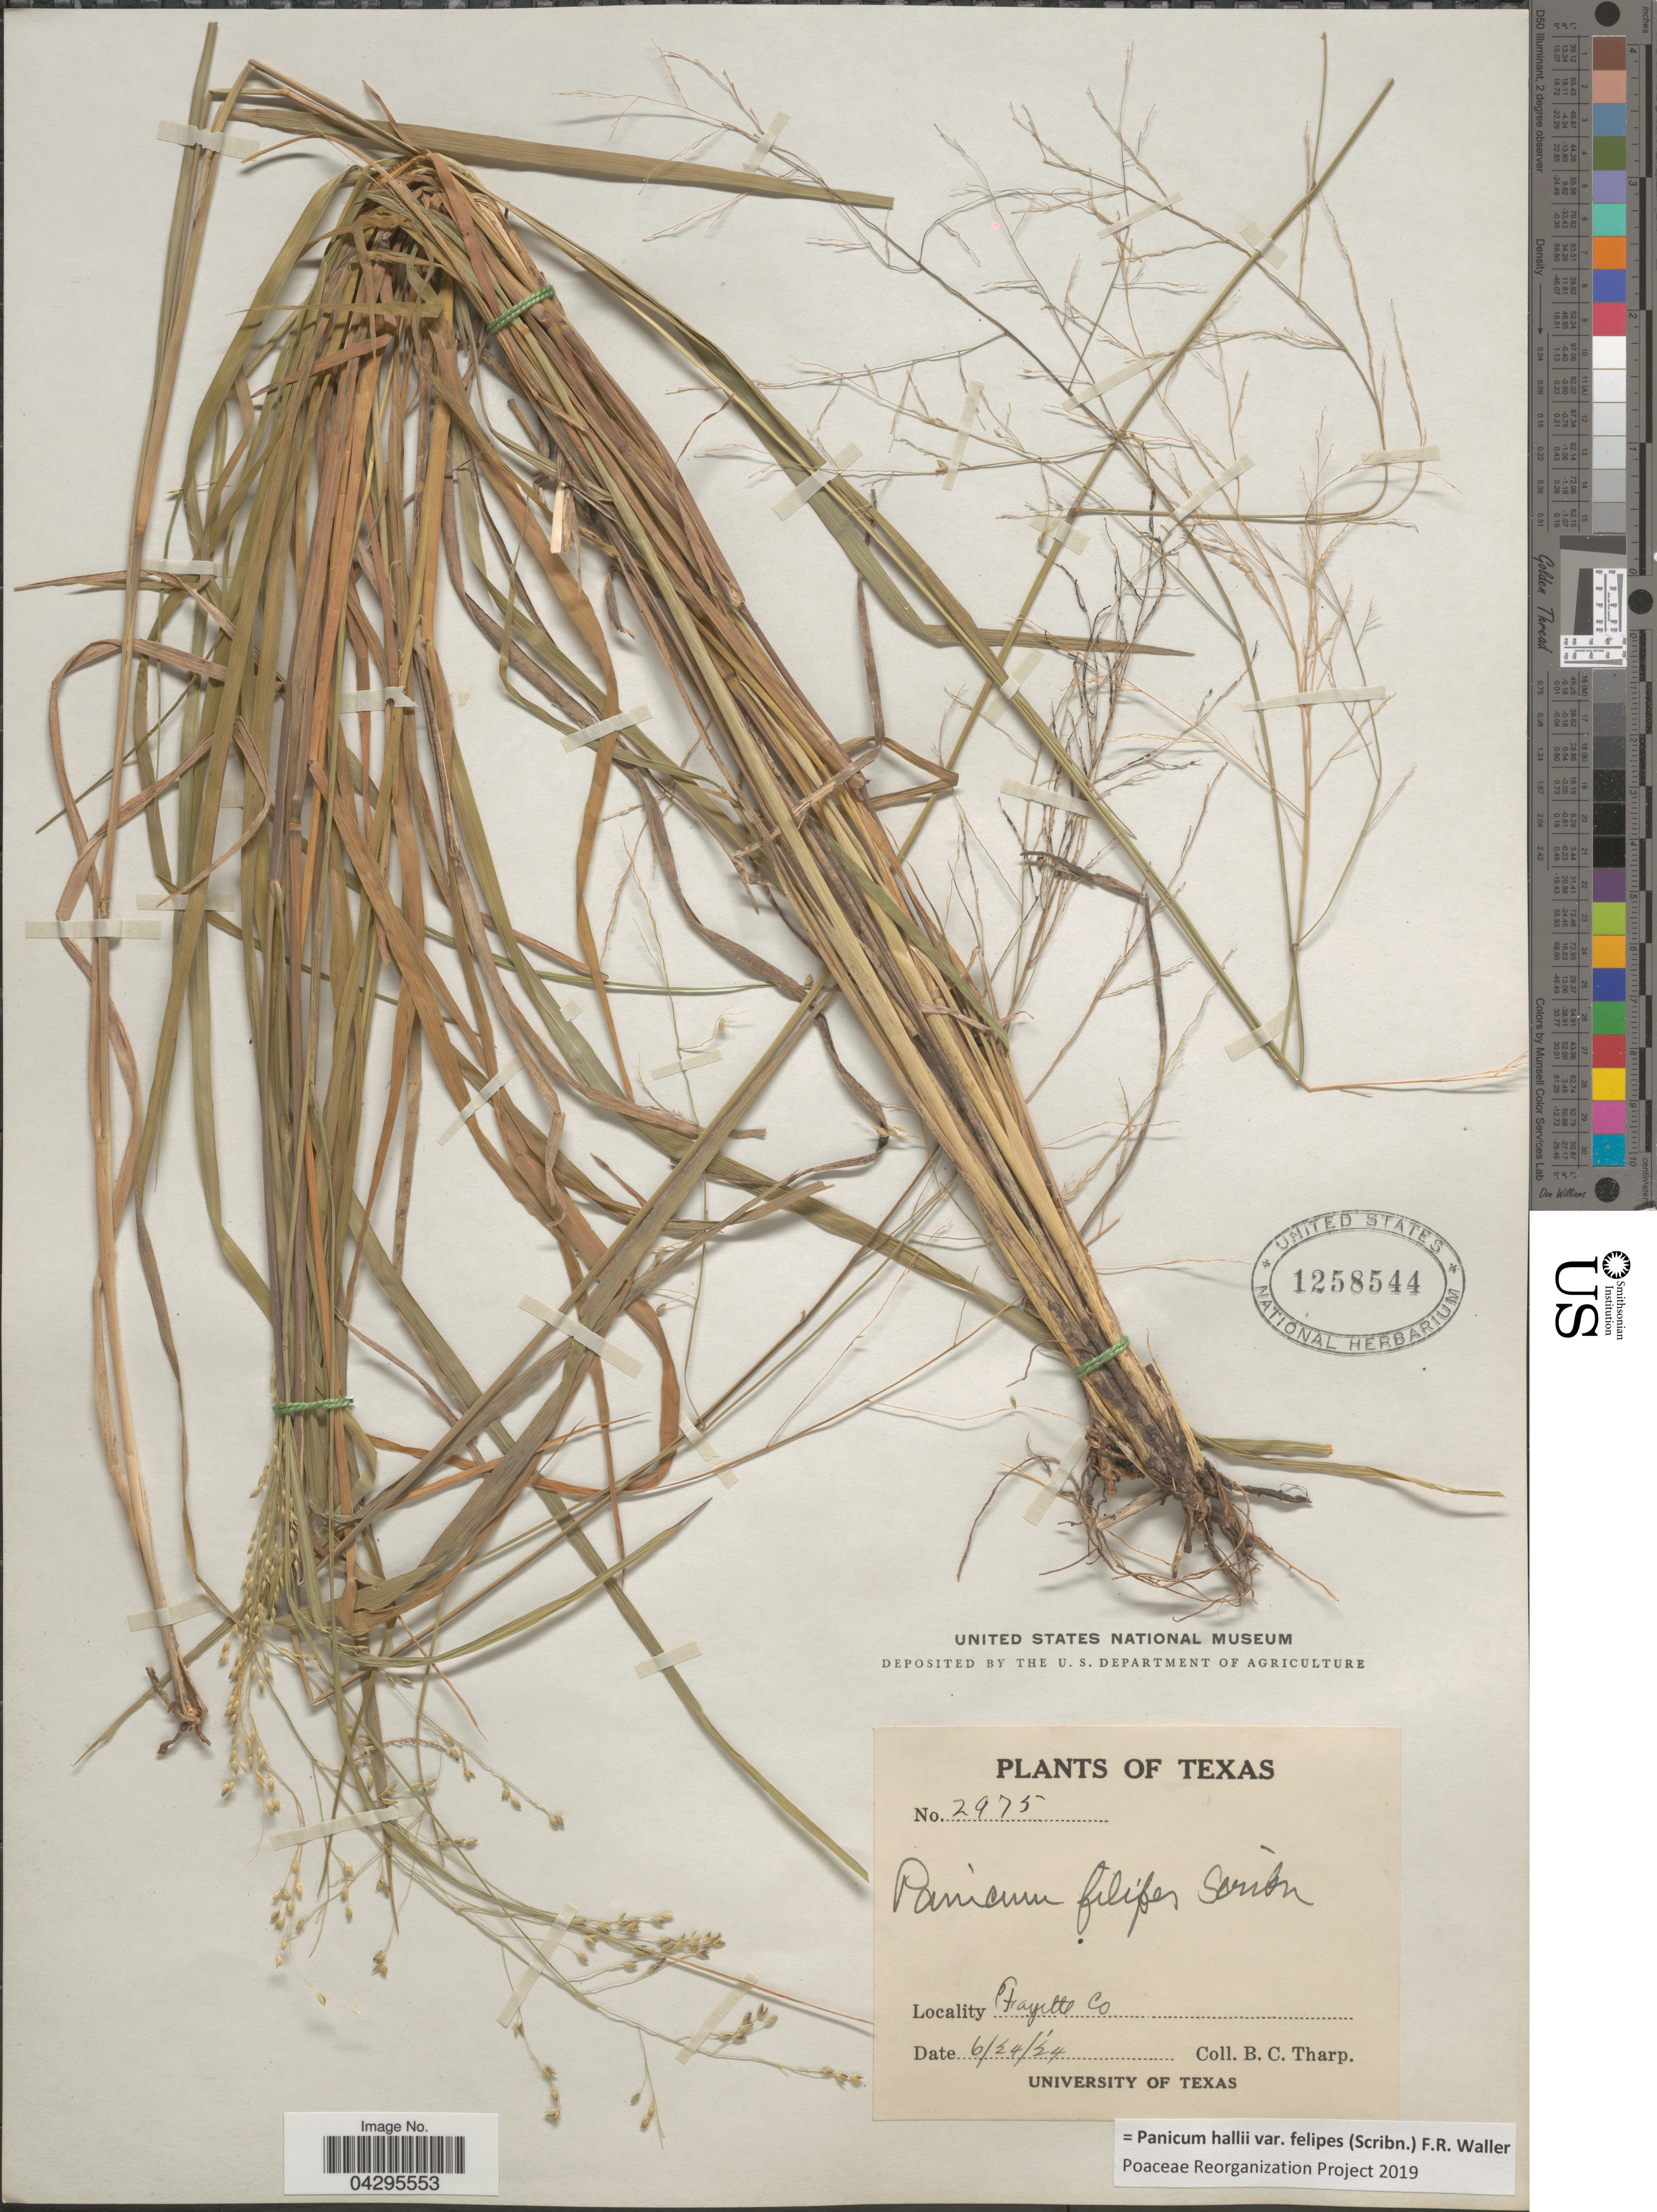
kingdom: Plantae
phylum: Tracheophyta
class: Liliopsida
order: Poales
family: Poaceae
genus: Panicum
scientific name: Panicum hallii var. felipes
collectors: B. C. Tharp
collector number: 2975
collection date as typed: Transcribed d/m/y: 24/6/24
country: United States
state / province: Texas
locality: Fayette Co.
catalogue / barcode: US 1258544